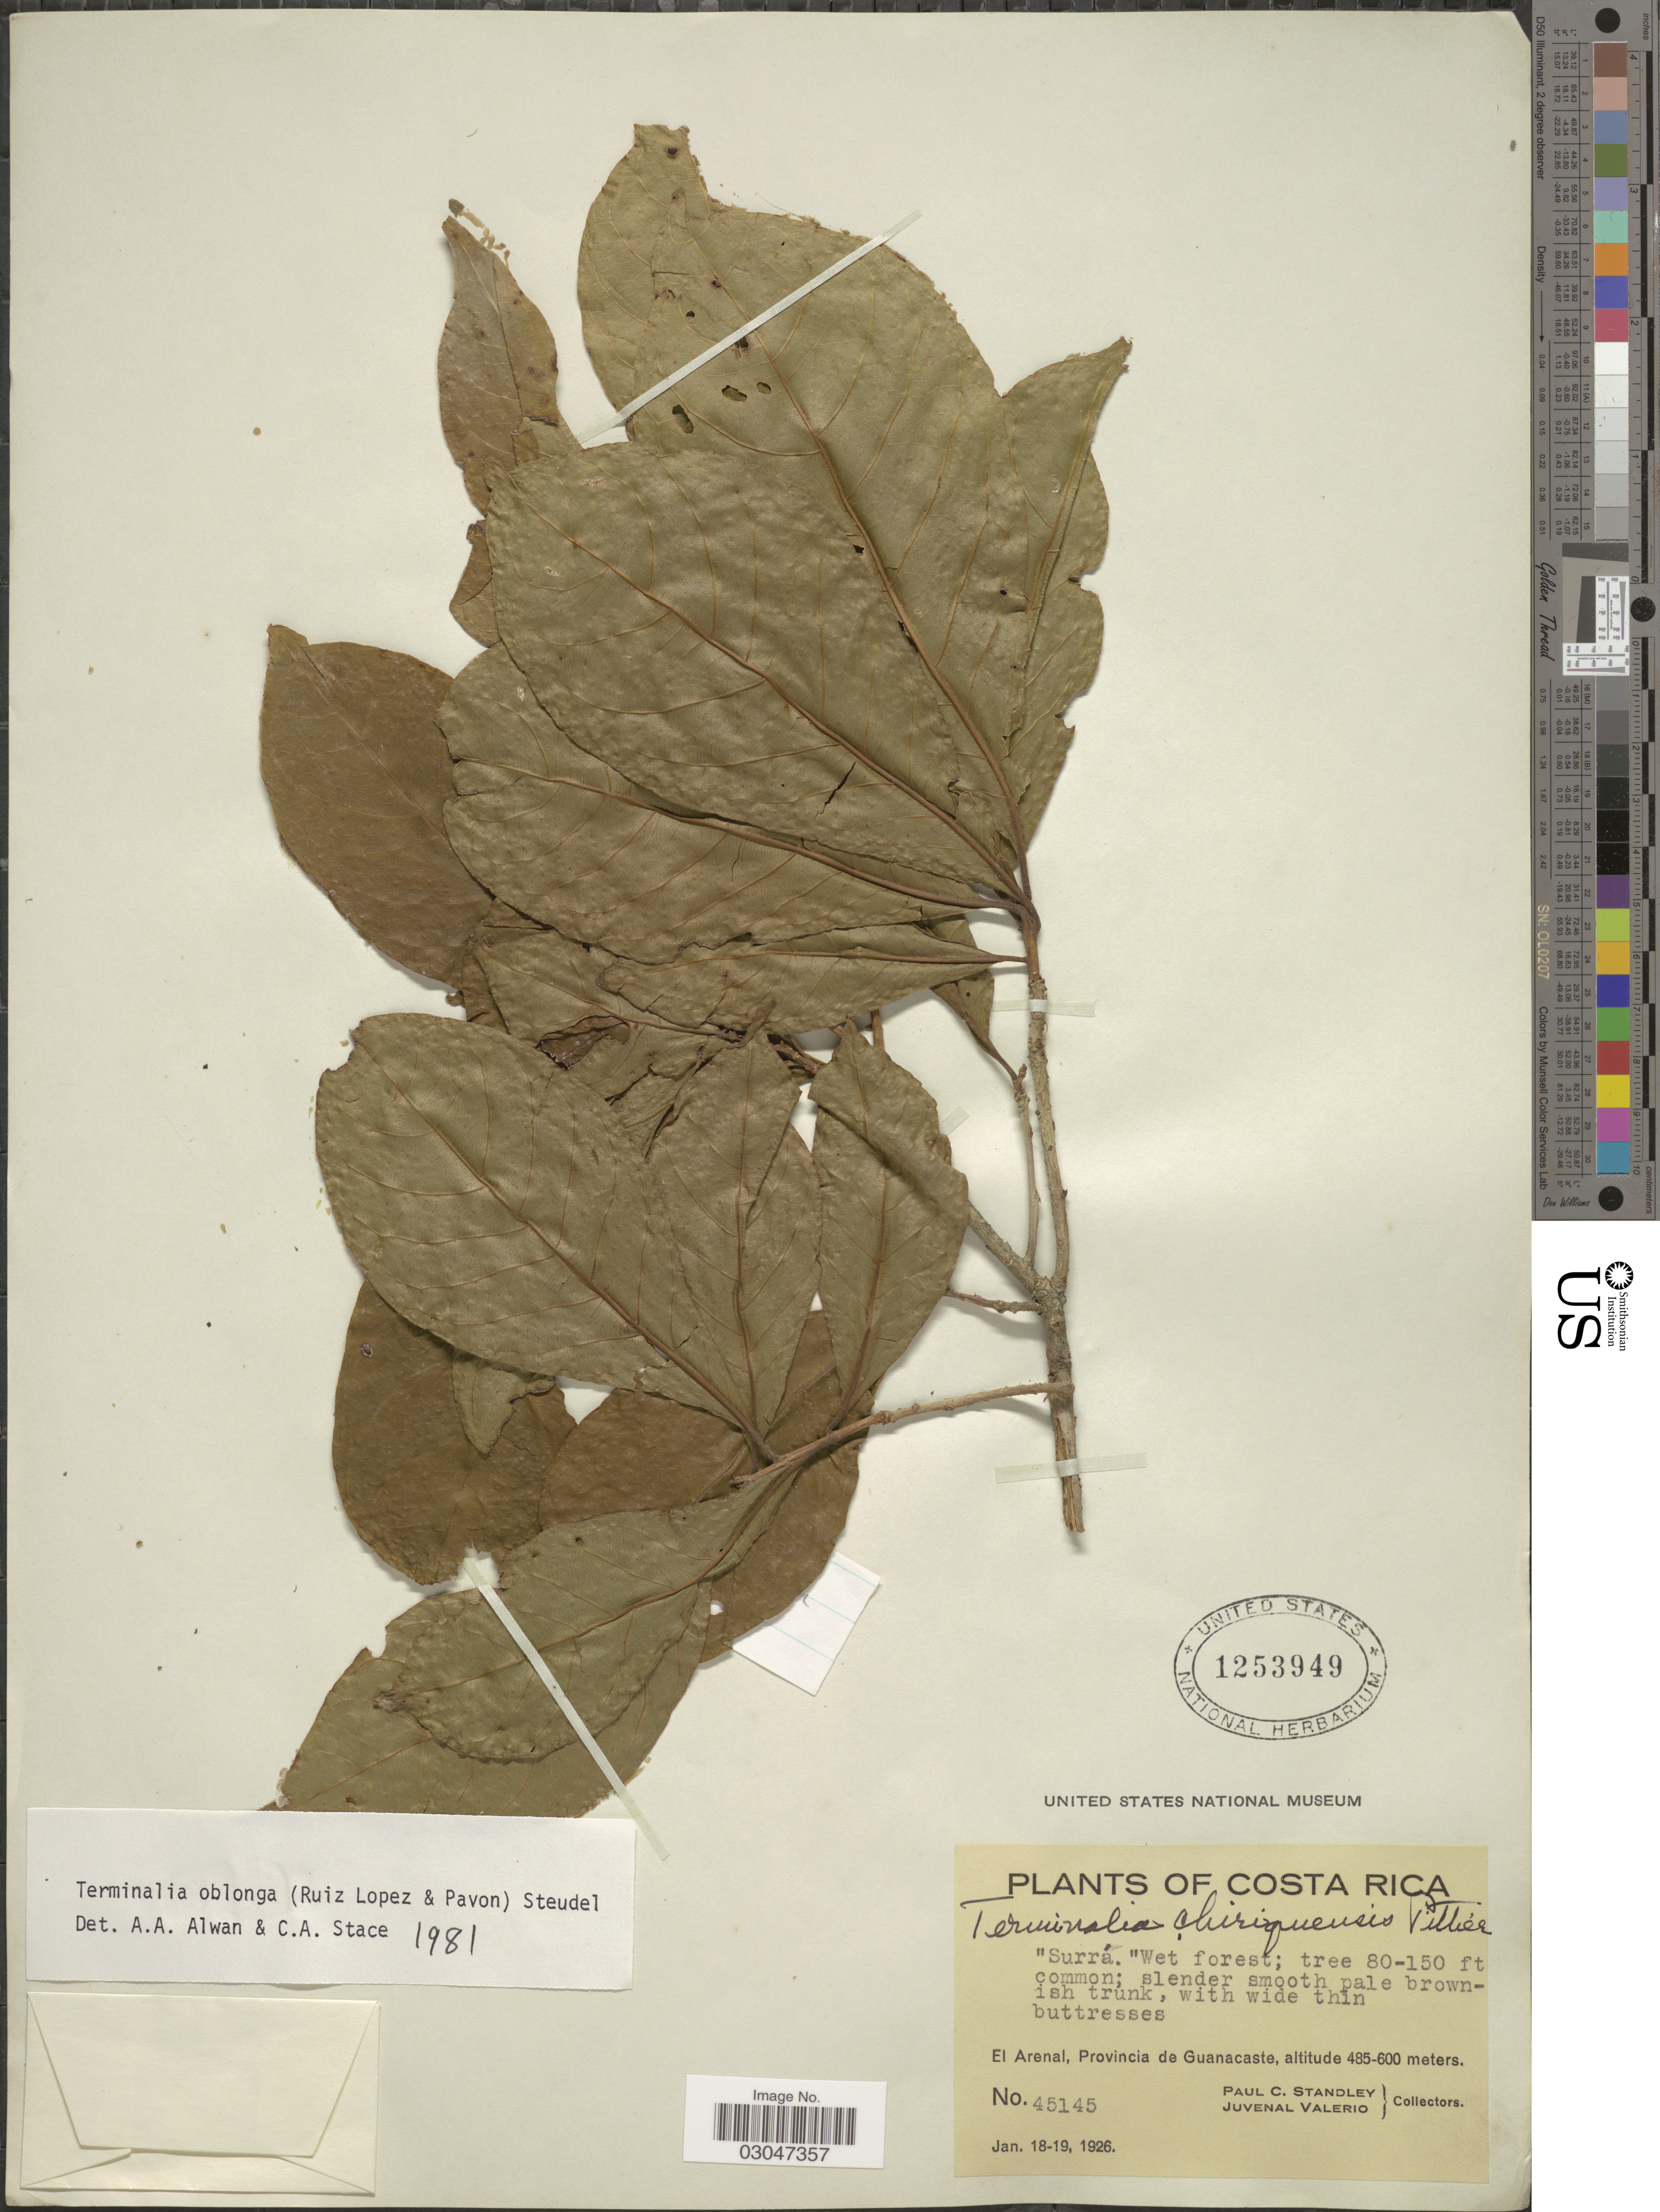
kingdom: Plantae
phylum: Tracheophyta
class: Magnoliopsida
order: Myrtales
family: Combretaceae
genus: Terminalia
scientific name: Terminalia oblonga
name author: (Ruiz & Pav.) Steud.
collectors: P. C. Standley & J. Valerio R.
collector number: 45145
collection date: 1926-01-18/1926-01-19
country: Costa Rica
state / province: Guanacaste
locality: El Arenal.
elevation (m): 485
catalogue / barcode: US 1253949